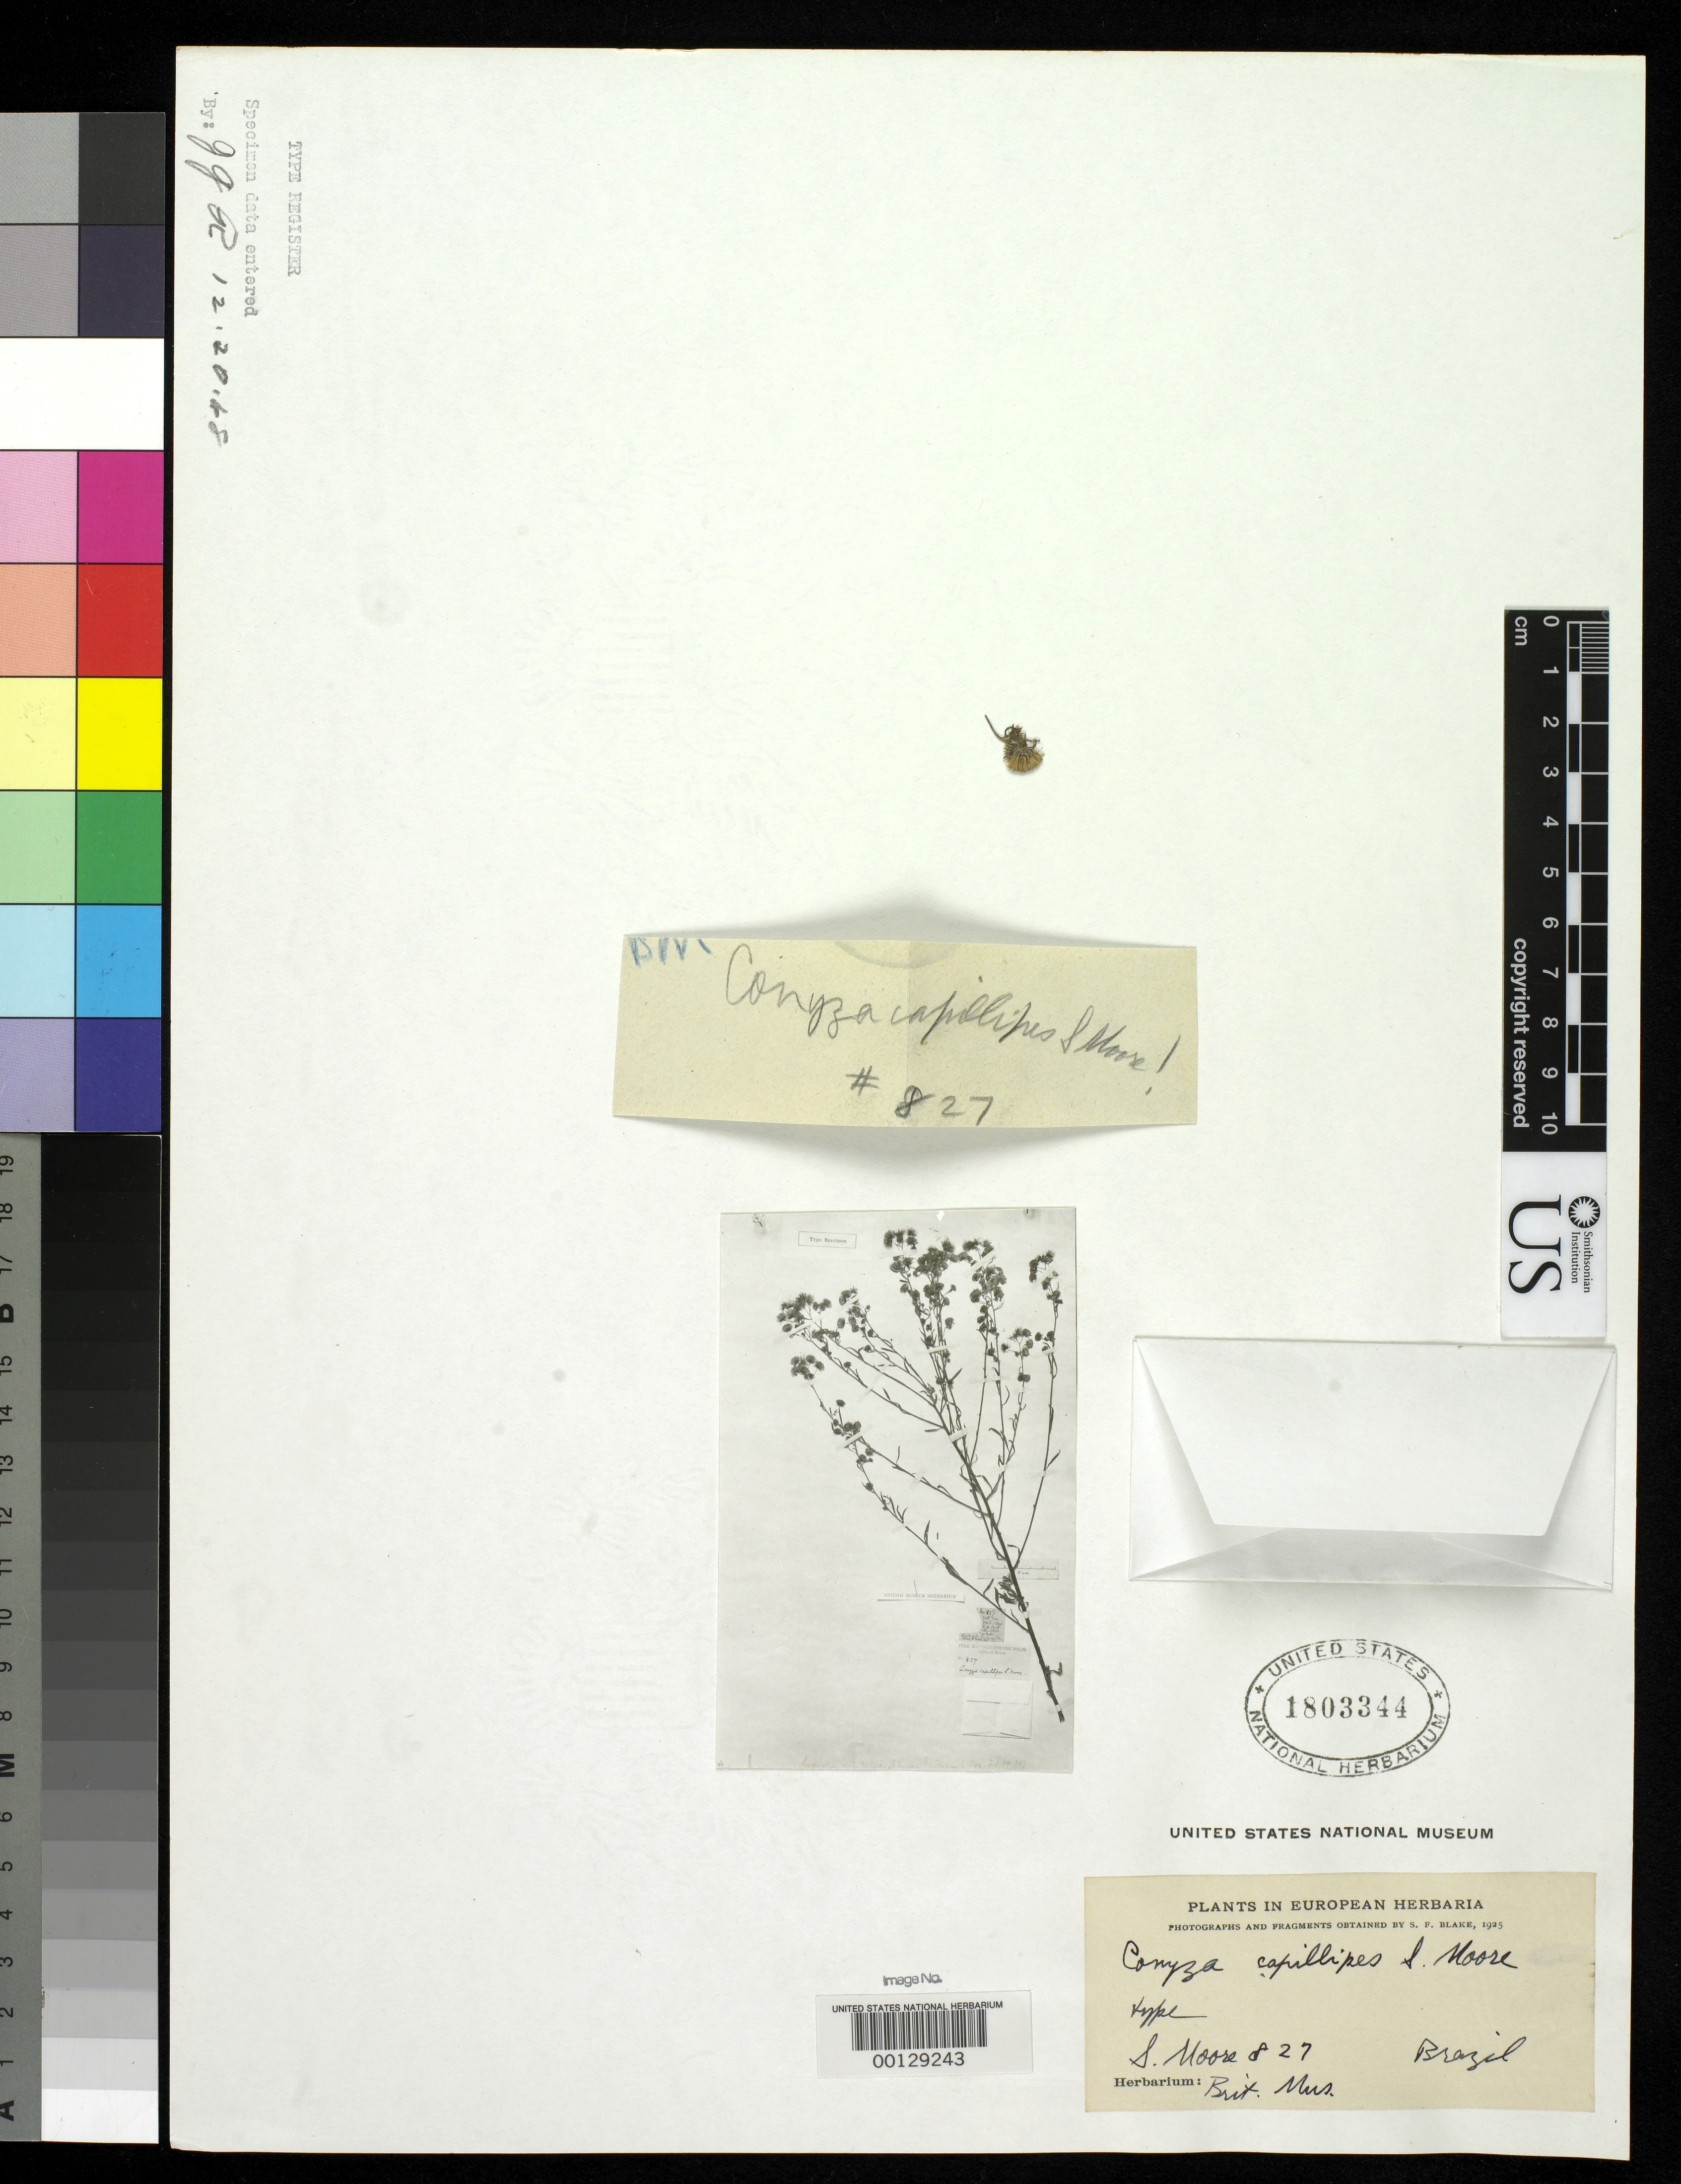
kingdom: Plantae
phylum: Tracheophyta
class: Magnoliopsida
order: Asterales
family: Asteraceae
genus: Conyza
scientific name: Conyza capillipes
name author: S. Moore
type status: Type Fragment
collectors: S. Moore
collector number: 827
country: Brazil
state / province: Minas Gerais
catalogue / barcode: US 1803344